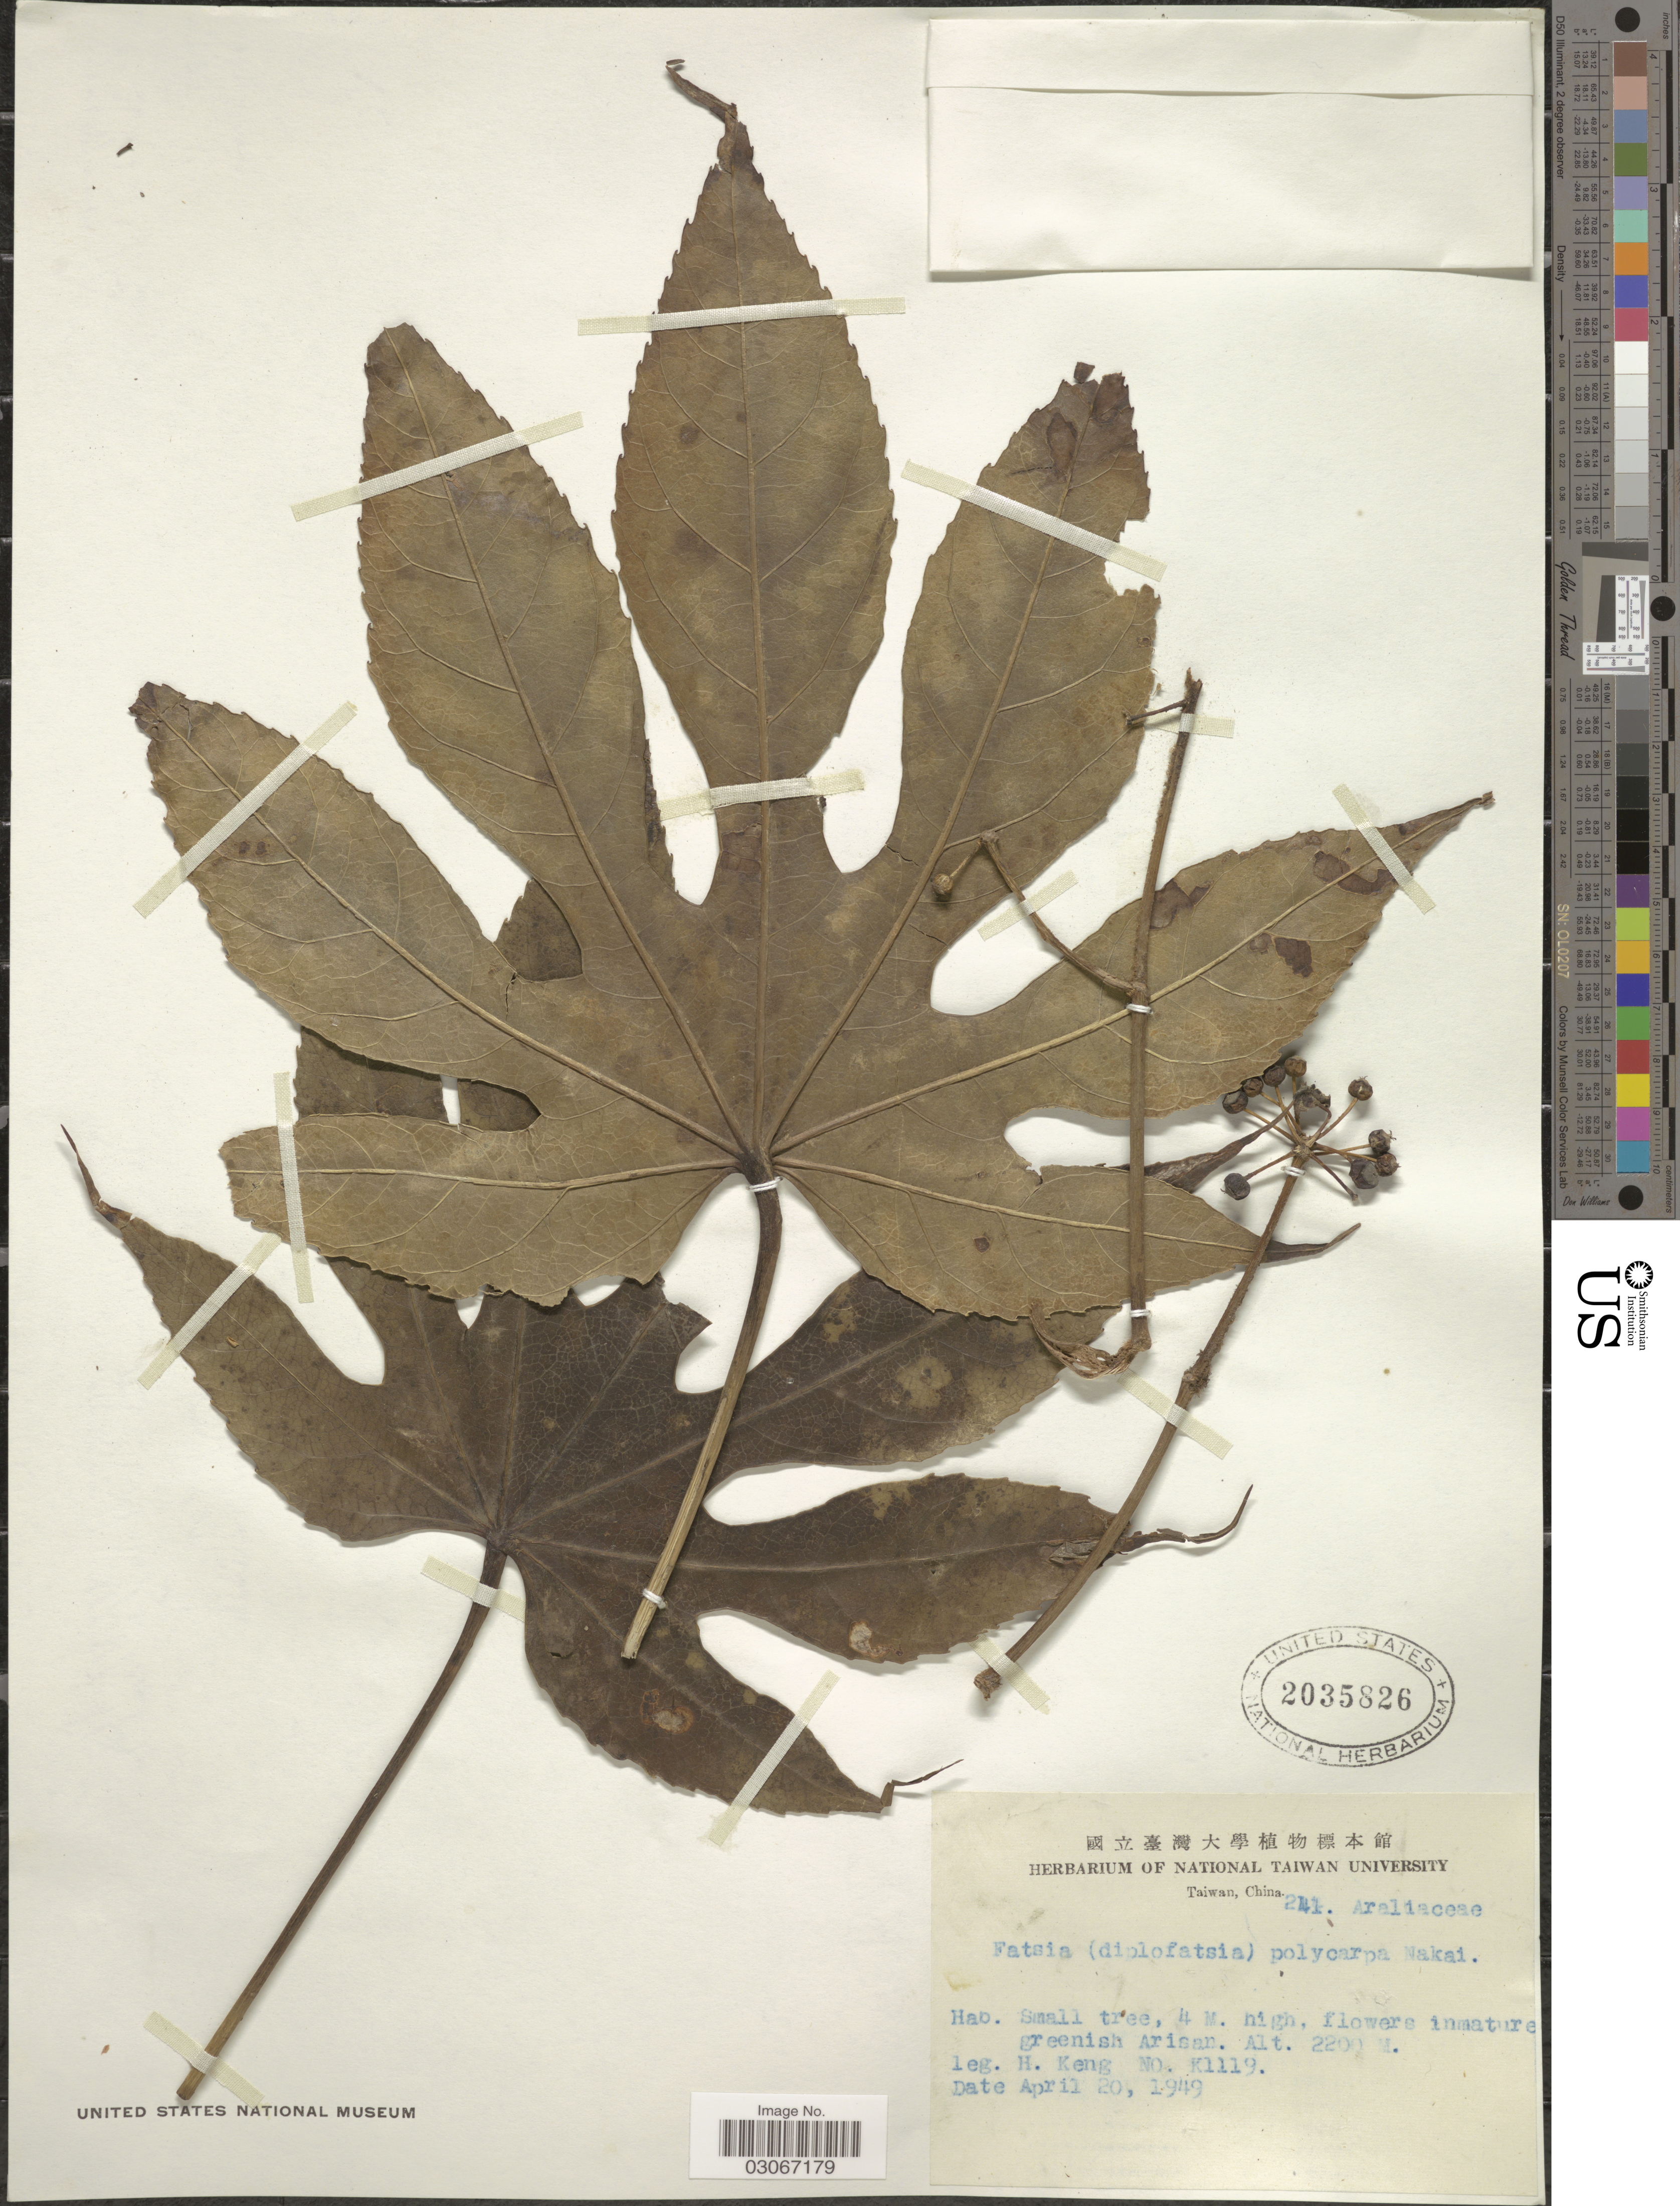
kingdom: Plantae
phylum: Tracheophyta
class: Magnoliopsida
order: Apiales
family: Araliaceae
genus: Fatsia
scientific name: Fatsia polycarpa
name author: Hayata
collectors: H. Keng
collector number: K1119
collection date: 1949-04-20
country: Taiwan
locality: Arisan.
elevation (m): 2200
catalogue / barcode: US 2035826